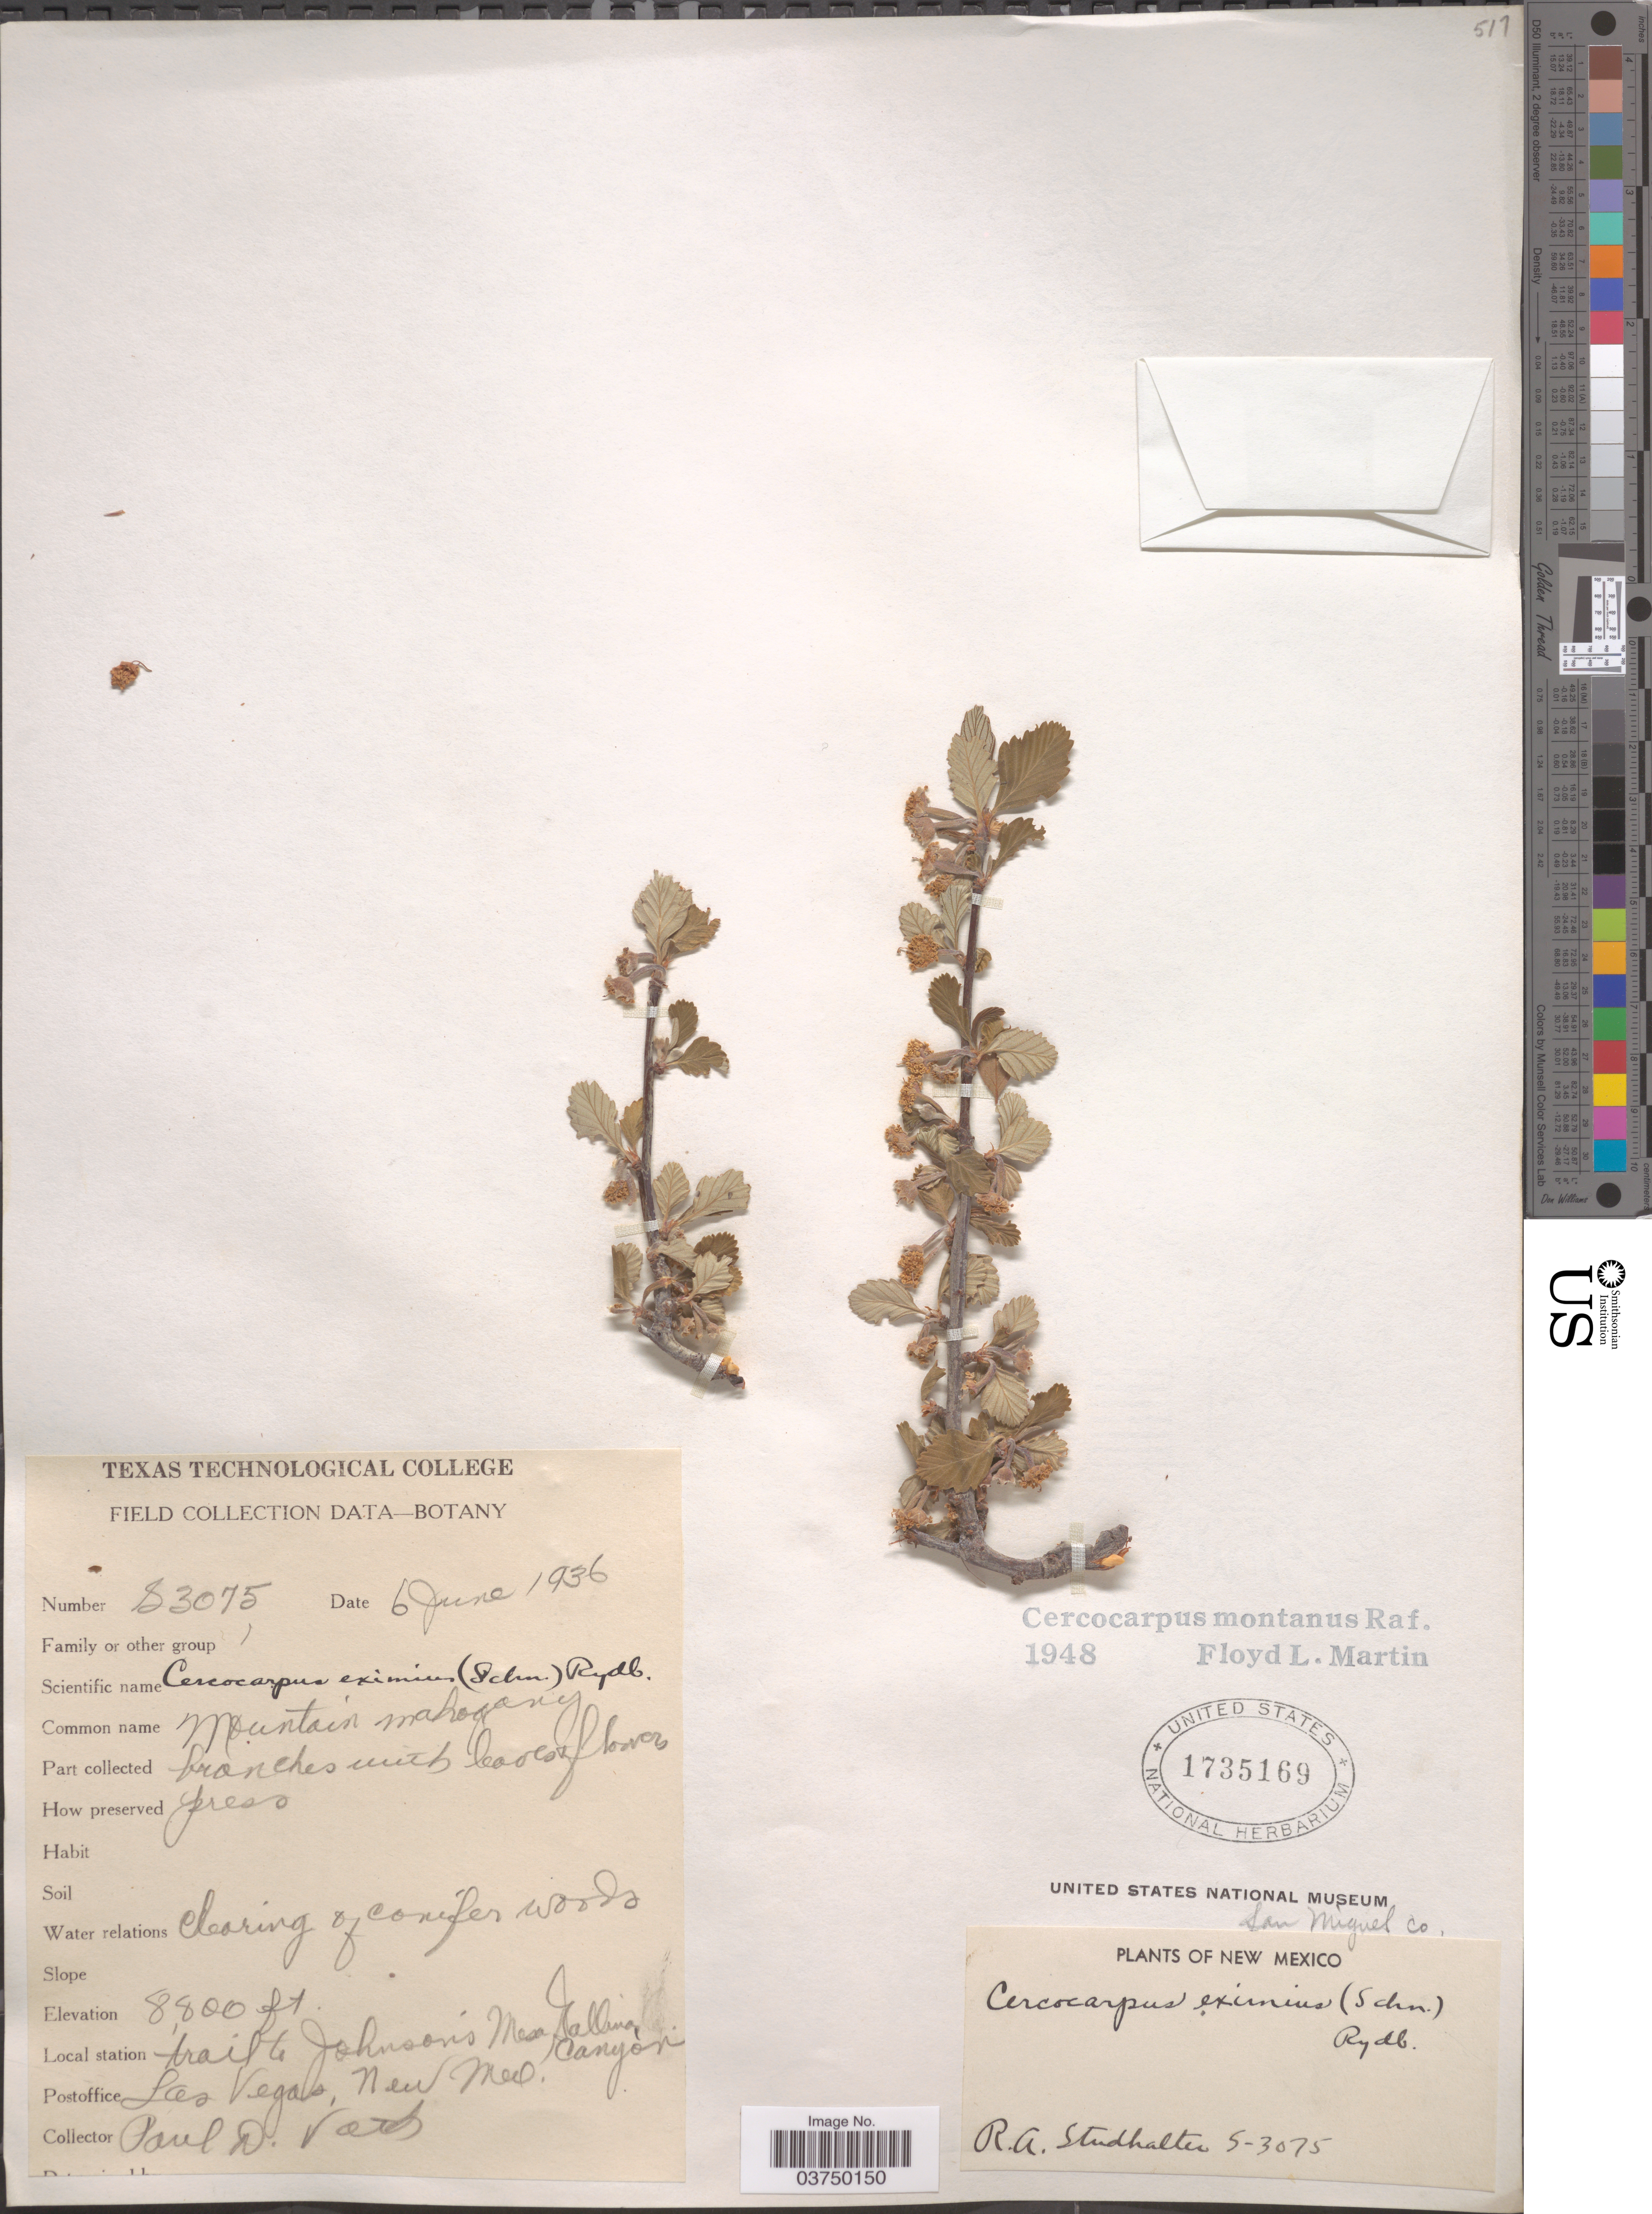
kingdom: Plantae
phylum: Tracheophyta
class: Magnoliopsida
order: Rosales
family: Rosaceae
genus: Cercocarpus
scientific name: Cercocarpus montanus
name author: Raf.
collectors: P. Voth & R. Studhalter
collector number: S-3075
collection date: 1936-06-06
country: United States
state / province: New Mexico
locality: Local station: Trail to Johnson's Mesa Gallina Canyon. Postoffice Las Vegas.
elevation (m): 2682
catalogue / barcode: US 1735169